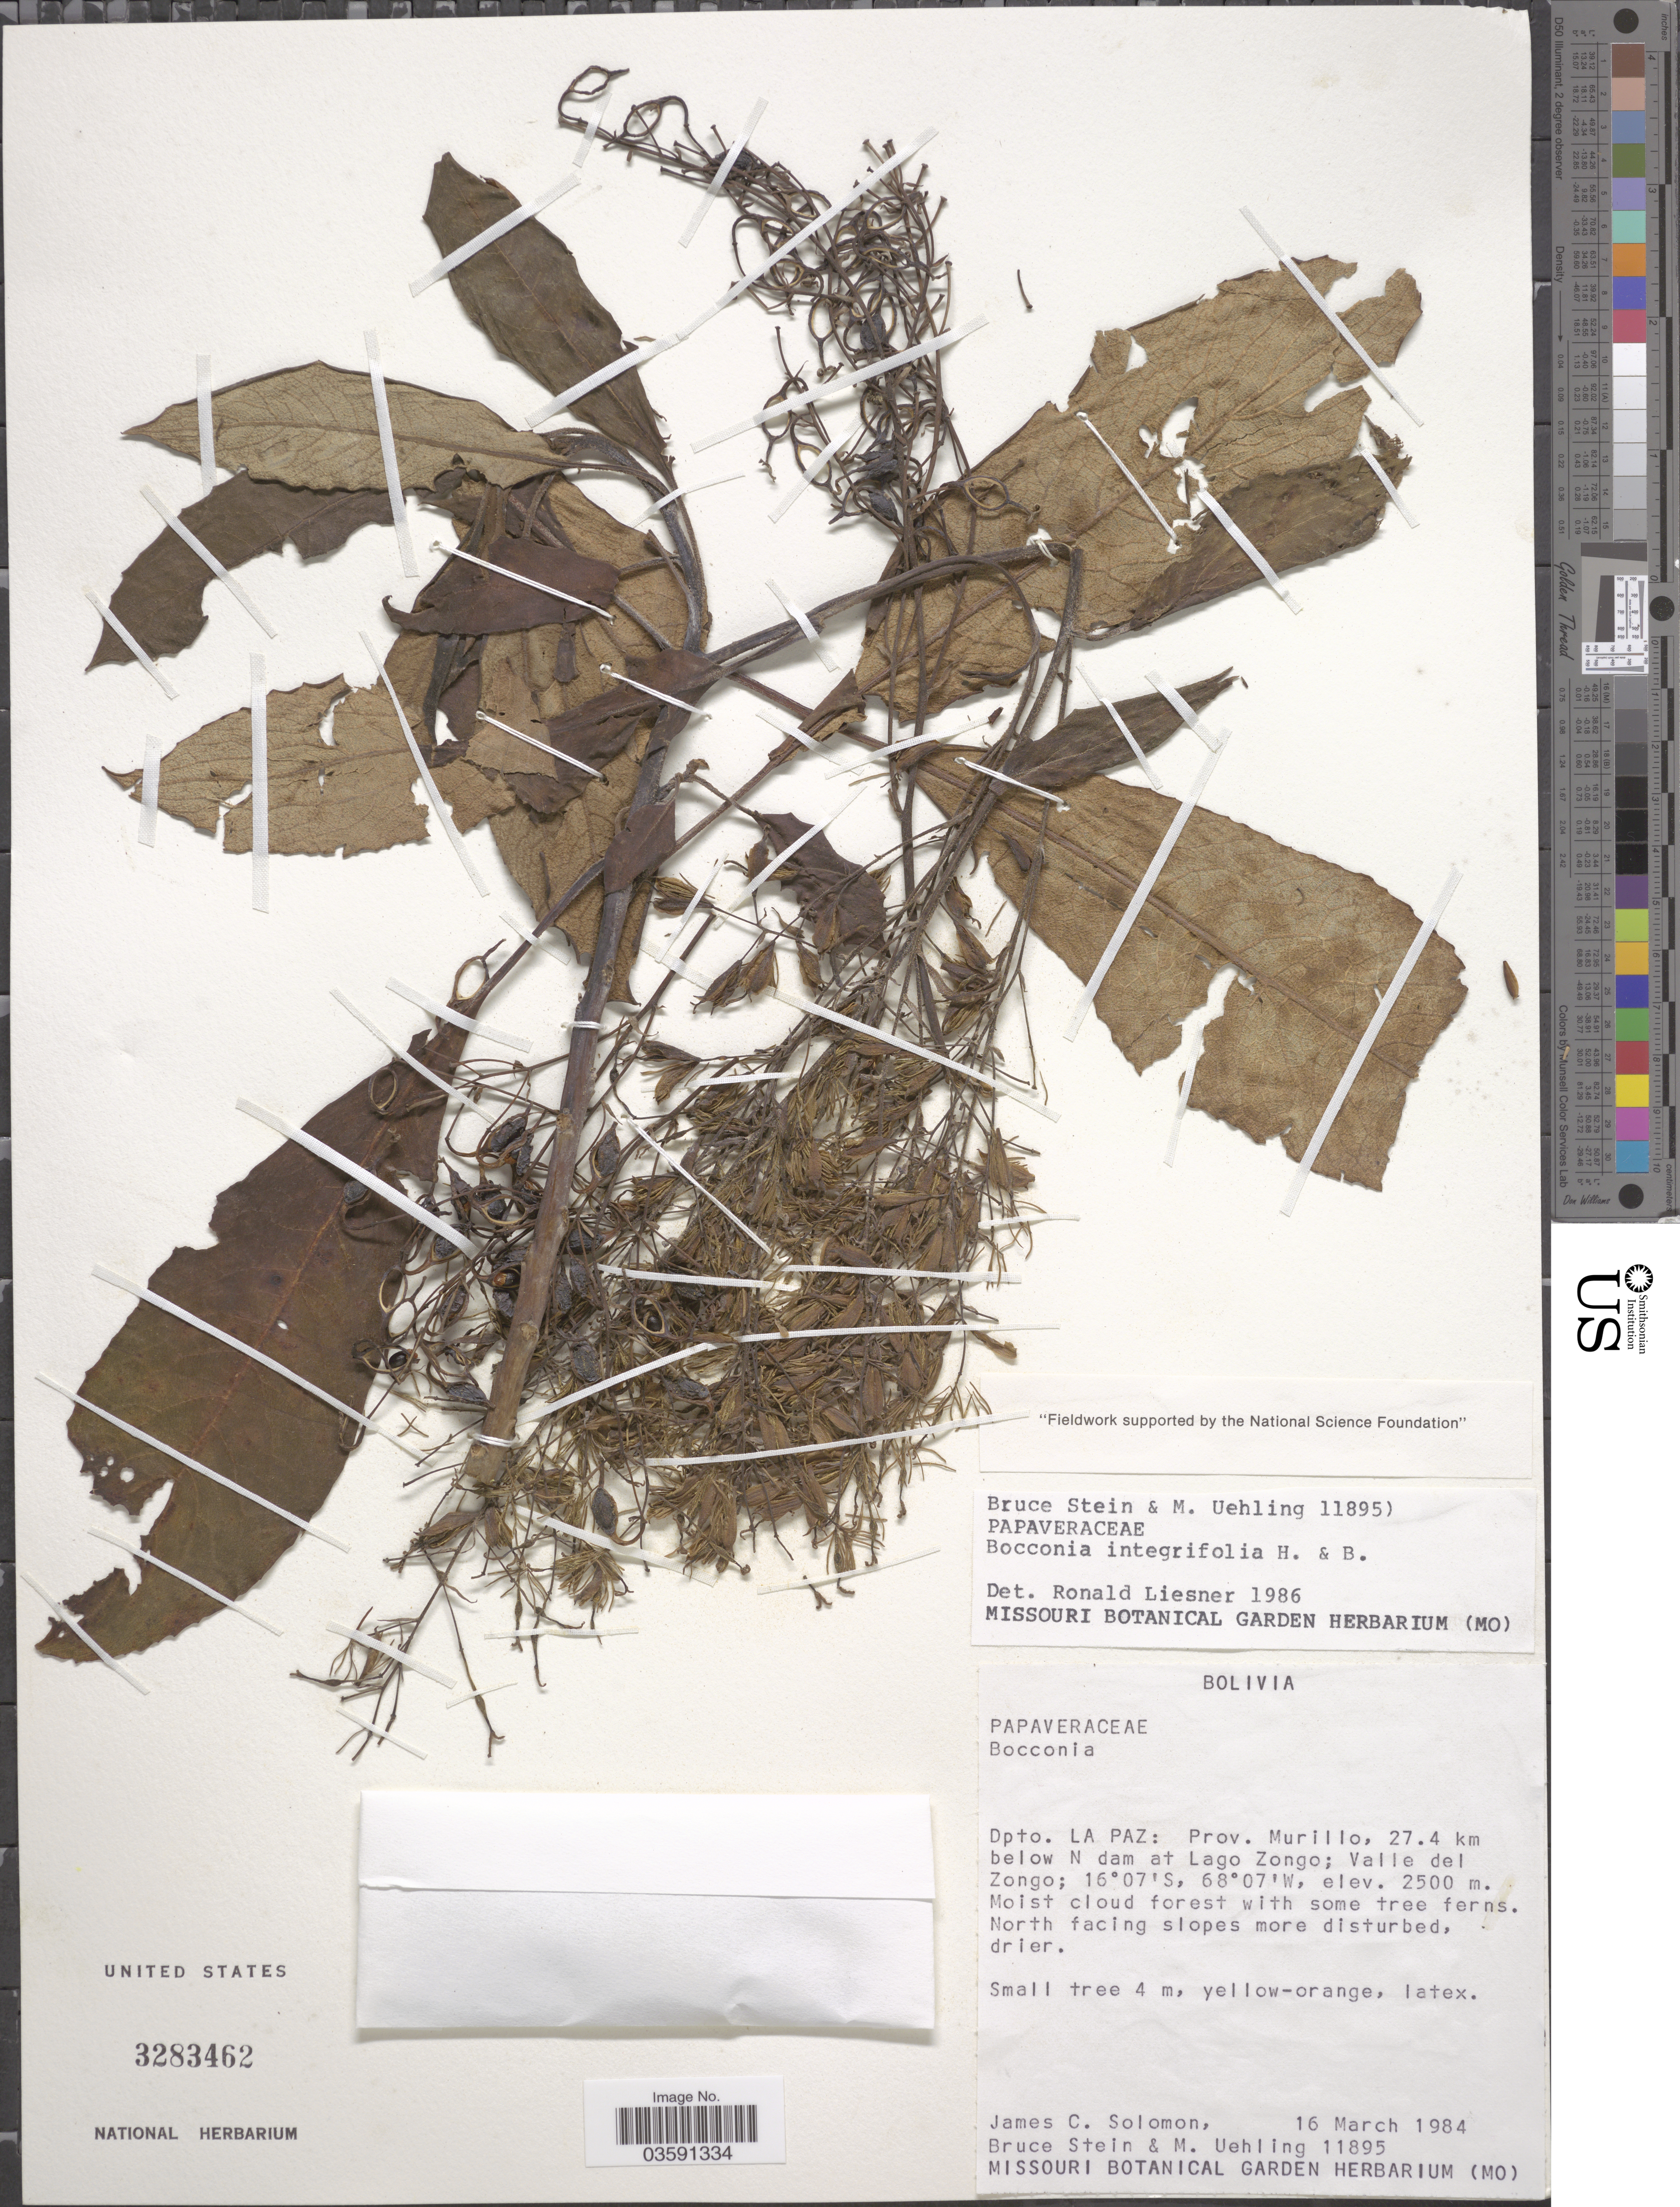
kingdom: Plantae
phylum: Tracheophyta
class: Magnoliopsida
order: Ranunculales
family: Papaveraceae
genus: Bocconia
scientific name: Bocconia integrifolia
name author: Bonpl.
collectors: J. C. Solomon, B. A. Stein & M. Uehling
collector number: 11895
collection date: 1984-03-16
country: Bolivia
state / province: La Paz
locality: Dpto. La Paz: Prov. Murillo, 27.4 km below N dam at Lago Zongo; Valle del Zongo.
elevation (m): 2500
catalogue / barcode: US 3283462